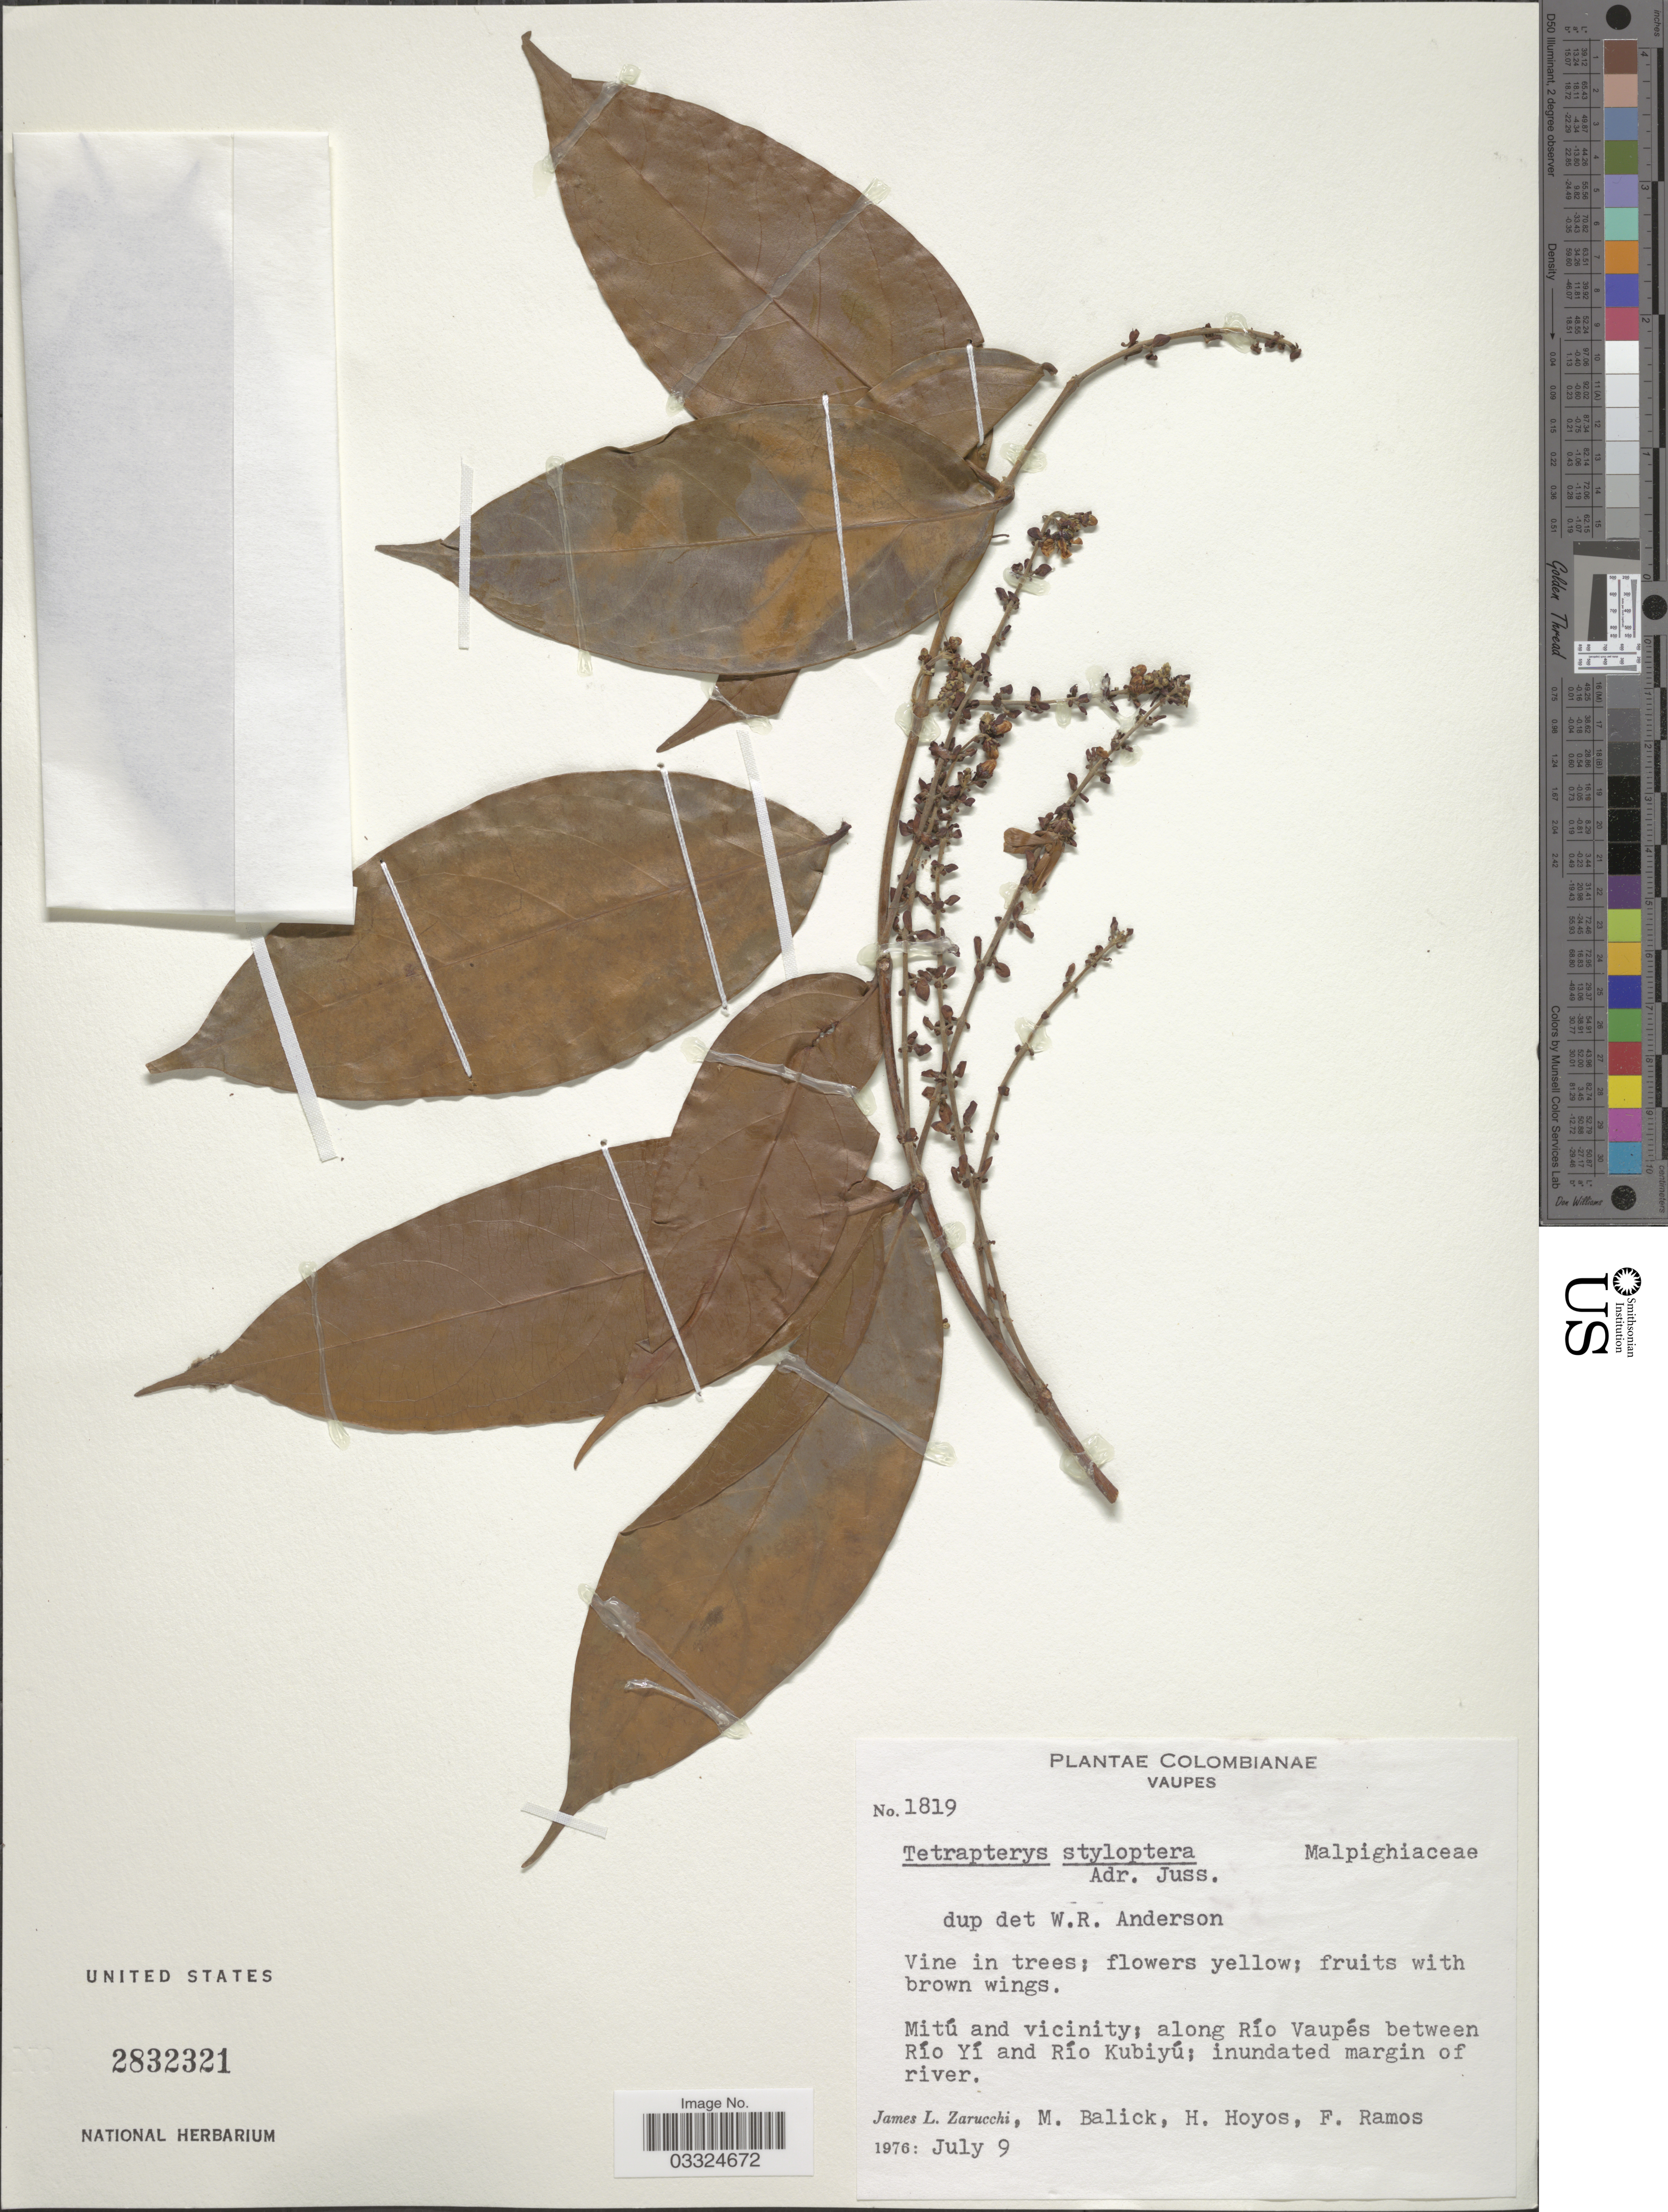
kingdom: Plantae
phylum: Tracheophyta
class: Magnoliopsida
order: Malpighiales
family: Malpighiaceae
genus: Glicophyllum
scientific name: Glicophyllum stylopterum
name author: (A. Juss.) R.F. Almeida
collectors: J. L. Zarucchi, M. Balick, H. Hoyos & F. Ramos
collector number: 1819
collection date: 1976-07-09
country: Colombia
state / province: Vaupés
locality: Mitú and vicinity; along Río Vaupés between Río Yí and Río Kubiyú; in undated margin of river.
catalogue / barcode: US 2832321